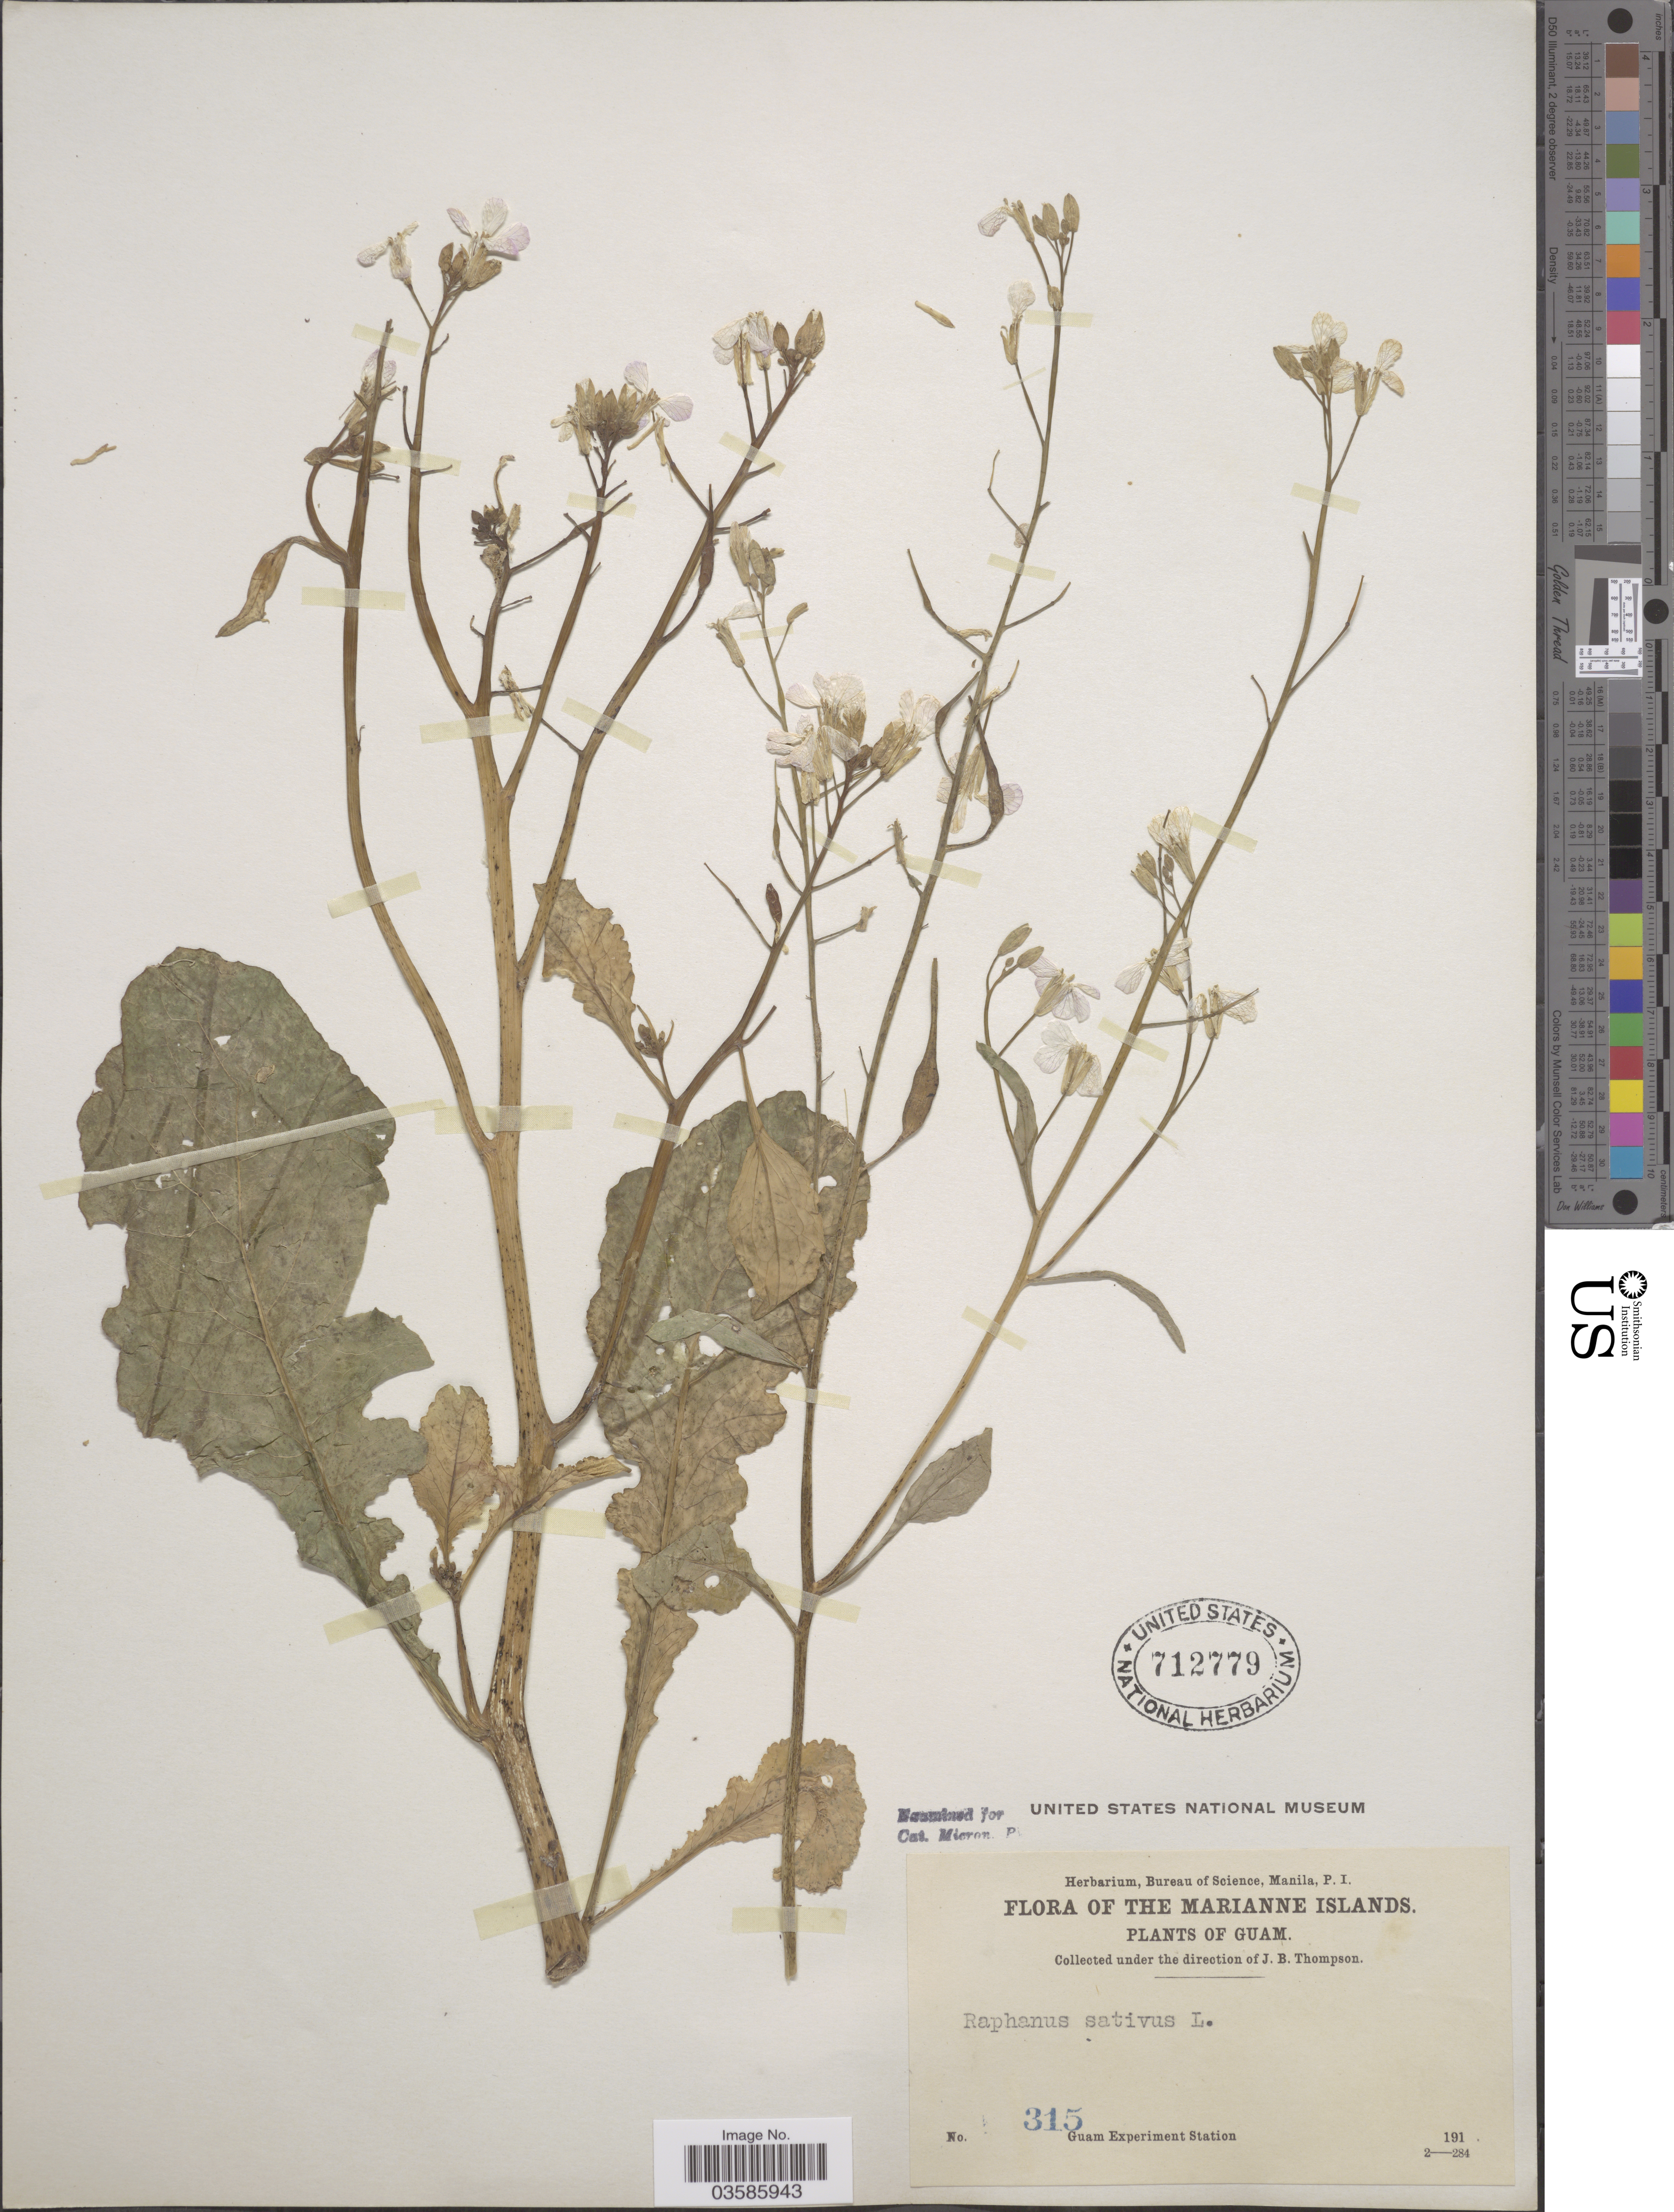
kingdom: Plantae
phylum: Tracheophyta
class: Magnoliopsida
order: Brassicales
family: Brassicaceae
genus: Raphanus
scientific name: Raphanus sativus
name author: L.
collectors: Guam Exp. Sta.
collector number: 315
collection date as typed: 191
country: Guam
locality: The Marianne Islands.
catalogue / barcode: US 712779